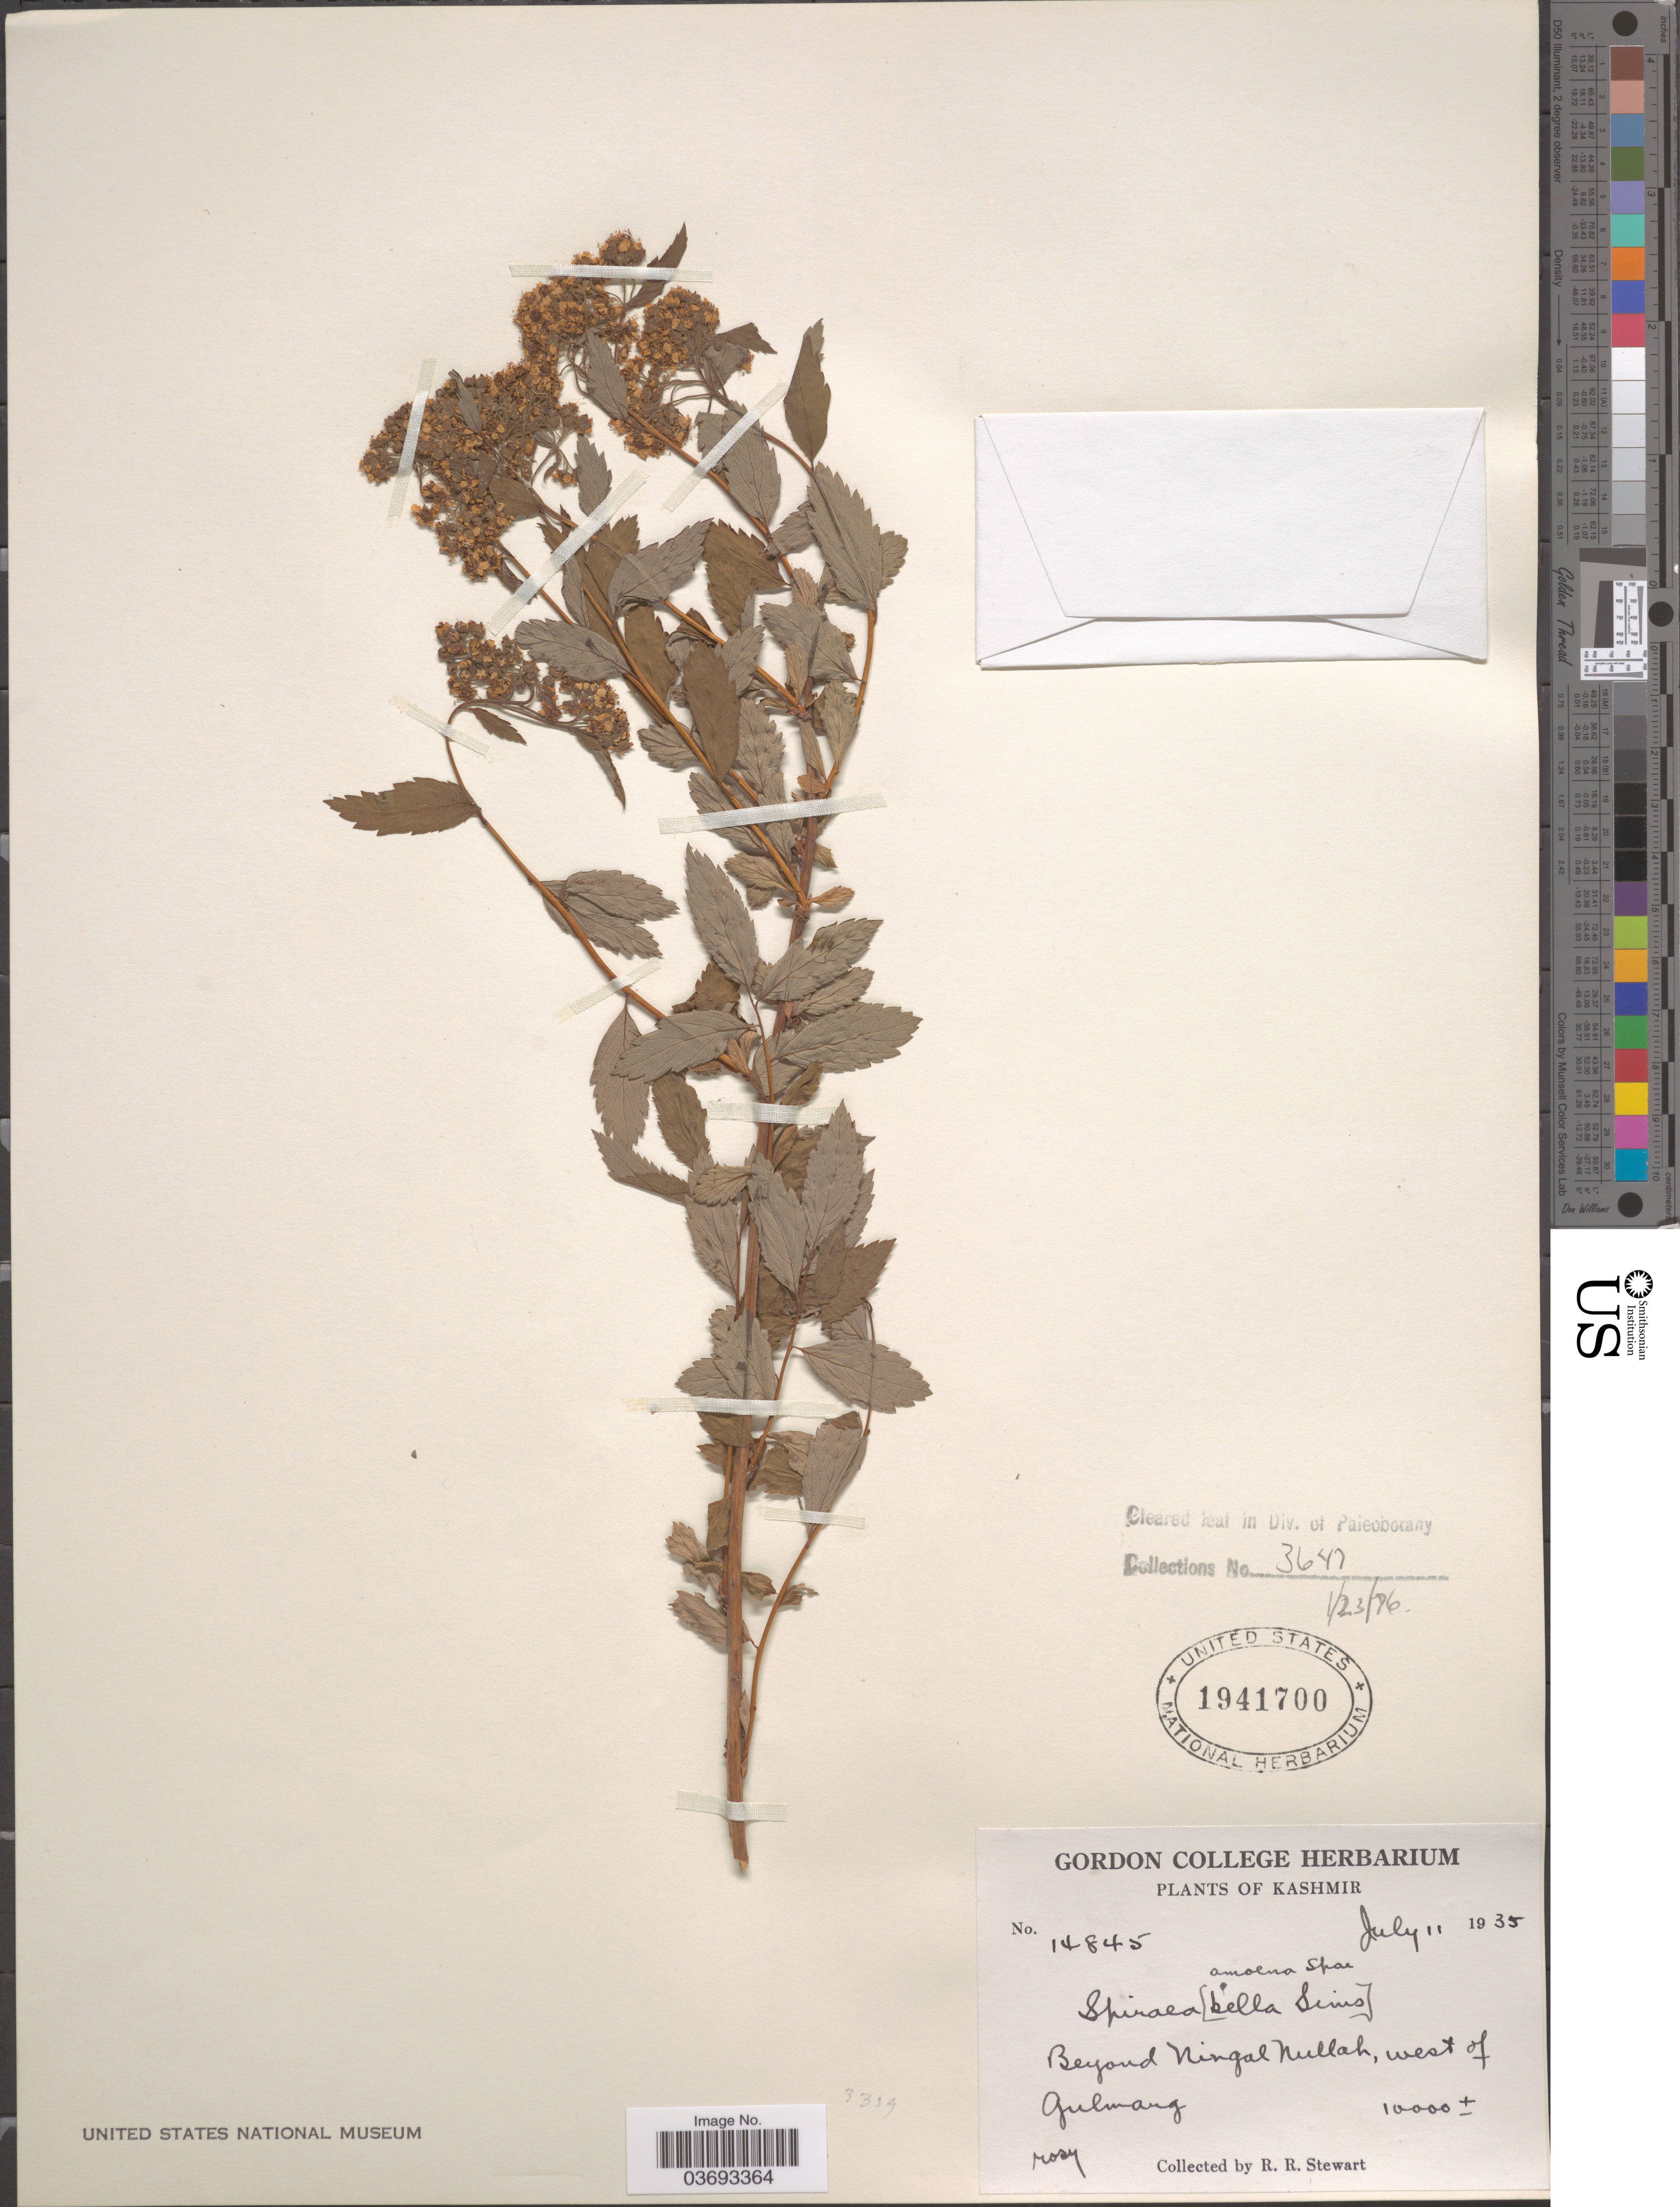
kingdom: Plantae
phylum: Tracheophyta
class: Magnoliopsida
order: Rosales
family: Rosaceae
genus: Spiraea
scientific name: Spiraea bella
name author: Sims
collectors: R. Stewart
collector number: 14845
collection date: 1935-07-11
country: India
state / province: Jammu and Kashmir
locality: Kashmir. Beyond Ningal Nullah, west of Gulmang.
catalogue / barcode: US 1941700